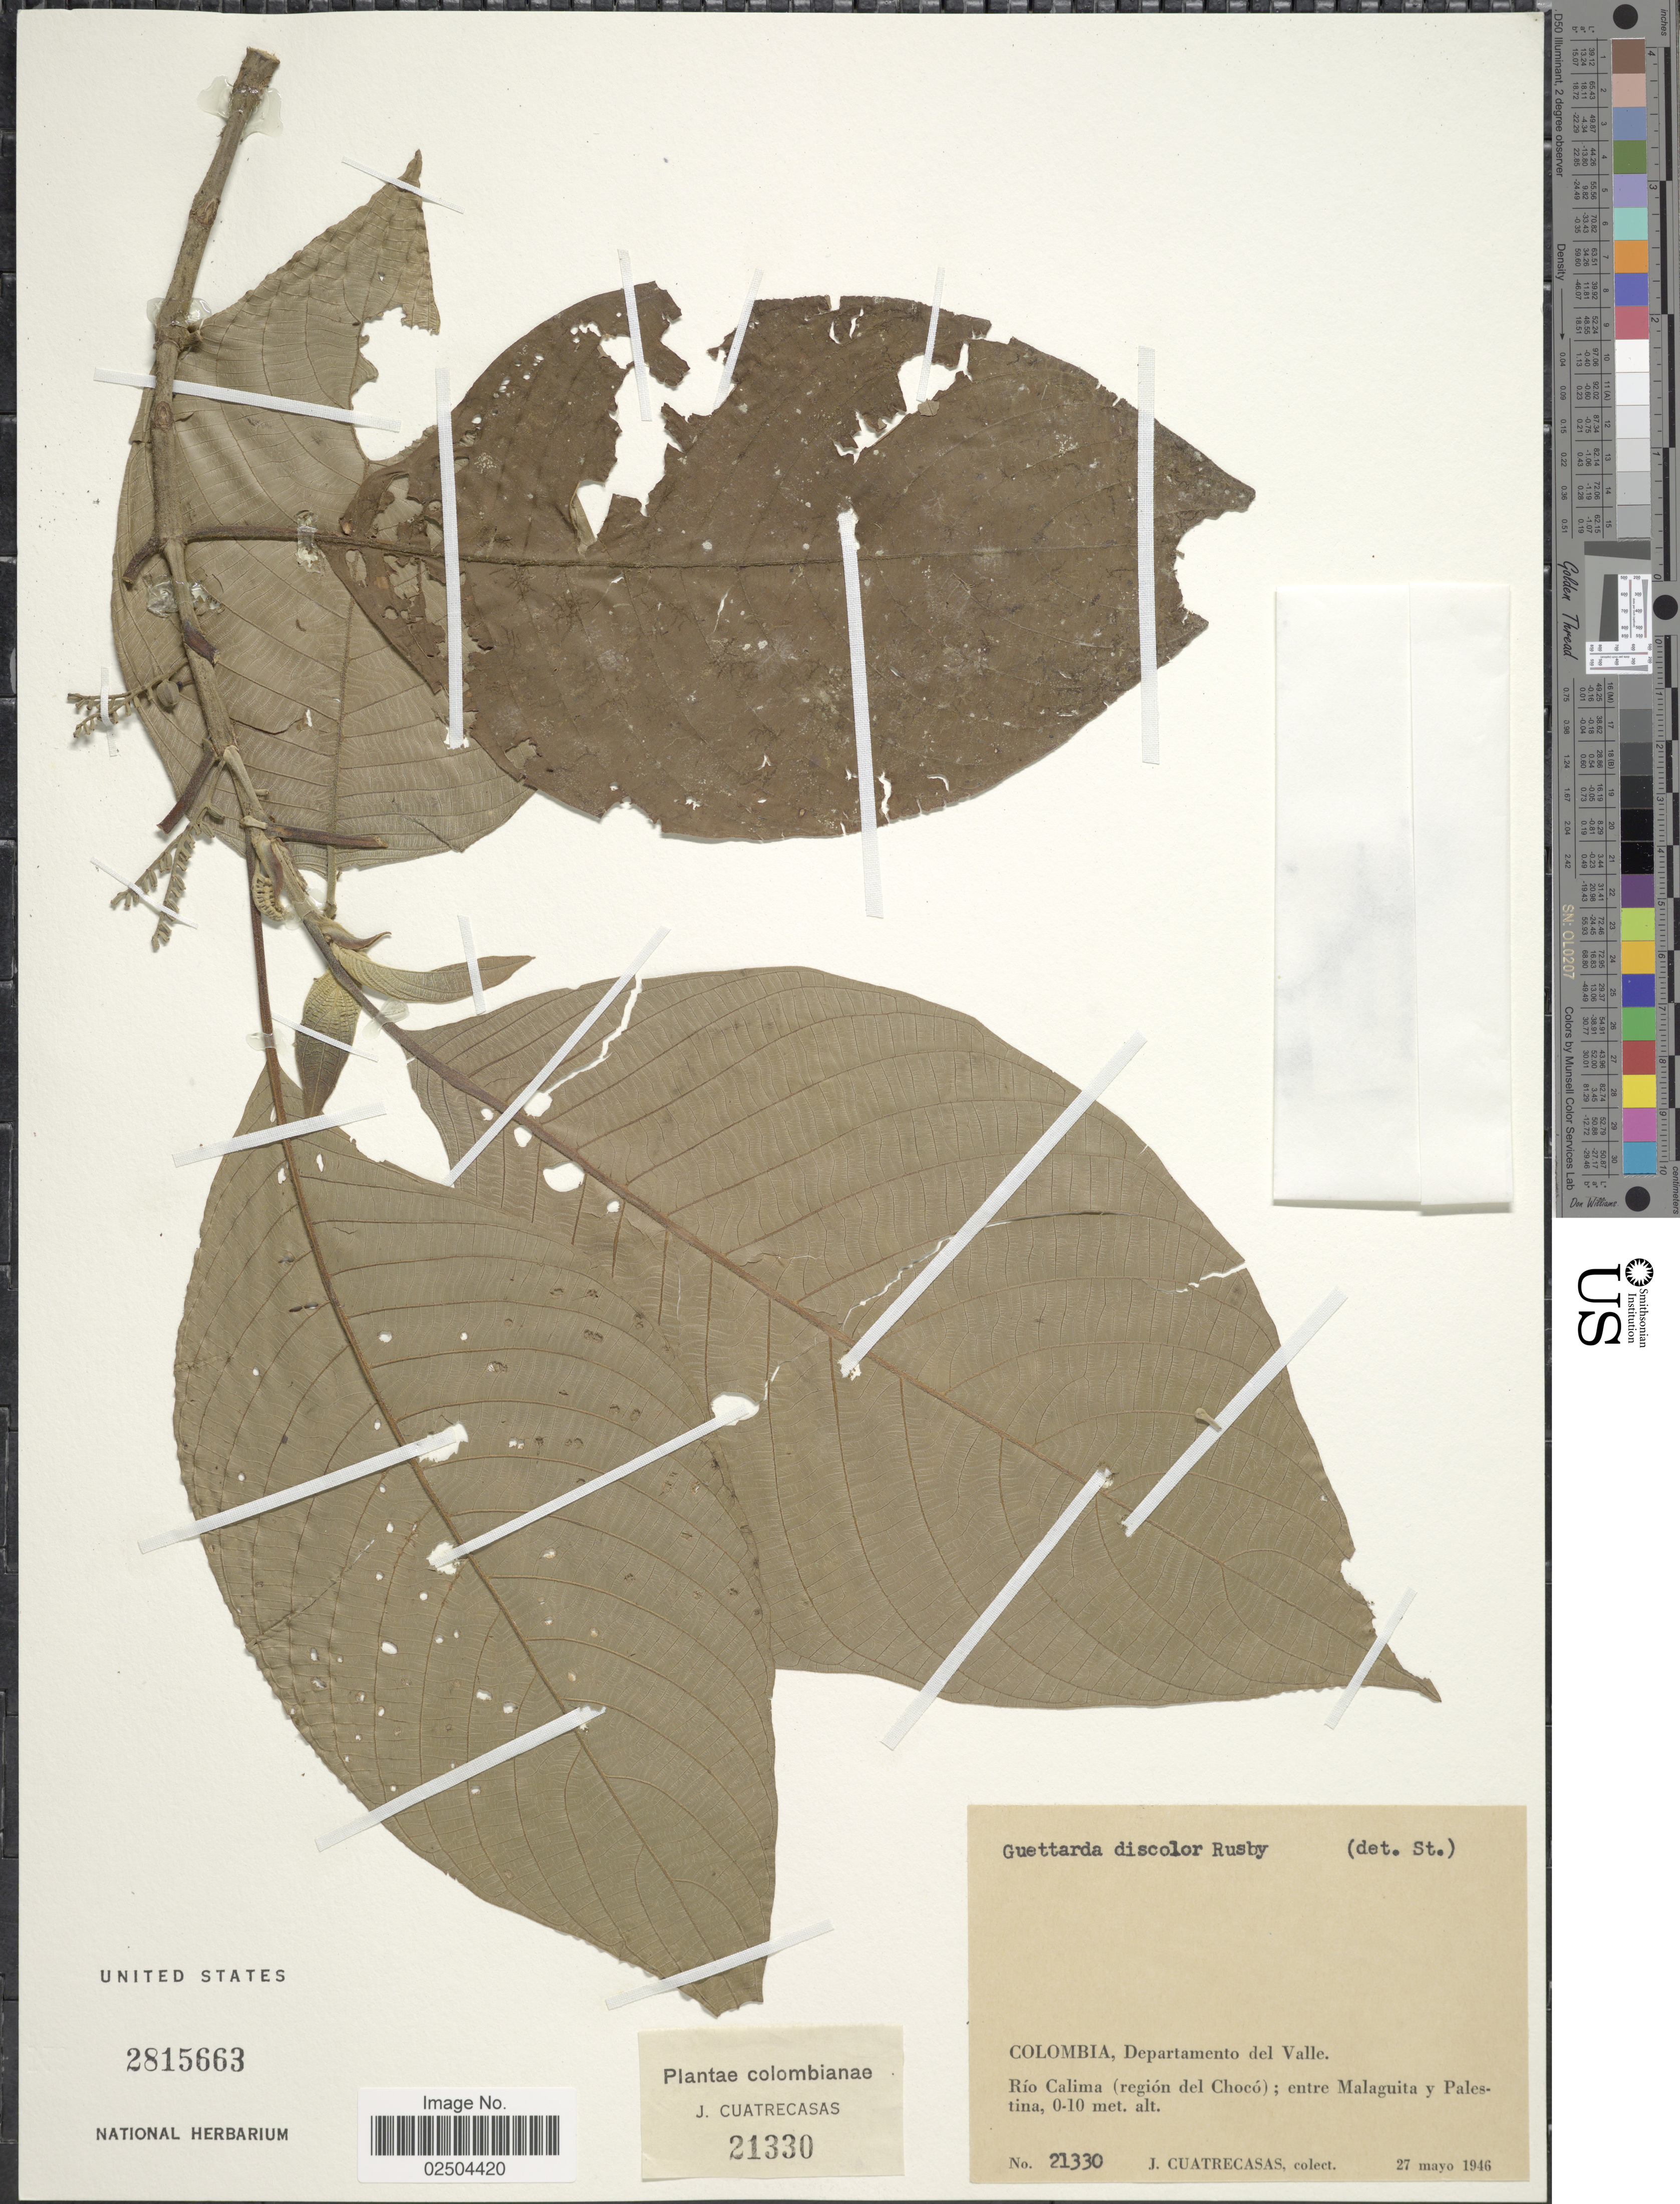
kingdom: Plantae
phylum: Tracheophyta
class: Magnoliopsida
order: Gentianales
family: Rubiaceae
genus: Guettarda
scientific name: Guettarda crispiflora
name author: Vahl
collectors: J. Cuatrecasas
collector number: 21330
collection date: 1946-05-27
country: Colombia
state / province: Valle del Cauca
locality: Colombia, Departamento del Valle, Rio Calima (region del Choco); entre Malaguita y Palestina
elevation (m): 0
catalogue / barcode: US 2815663